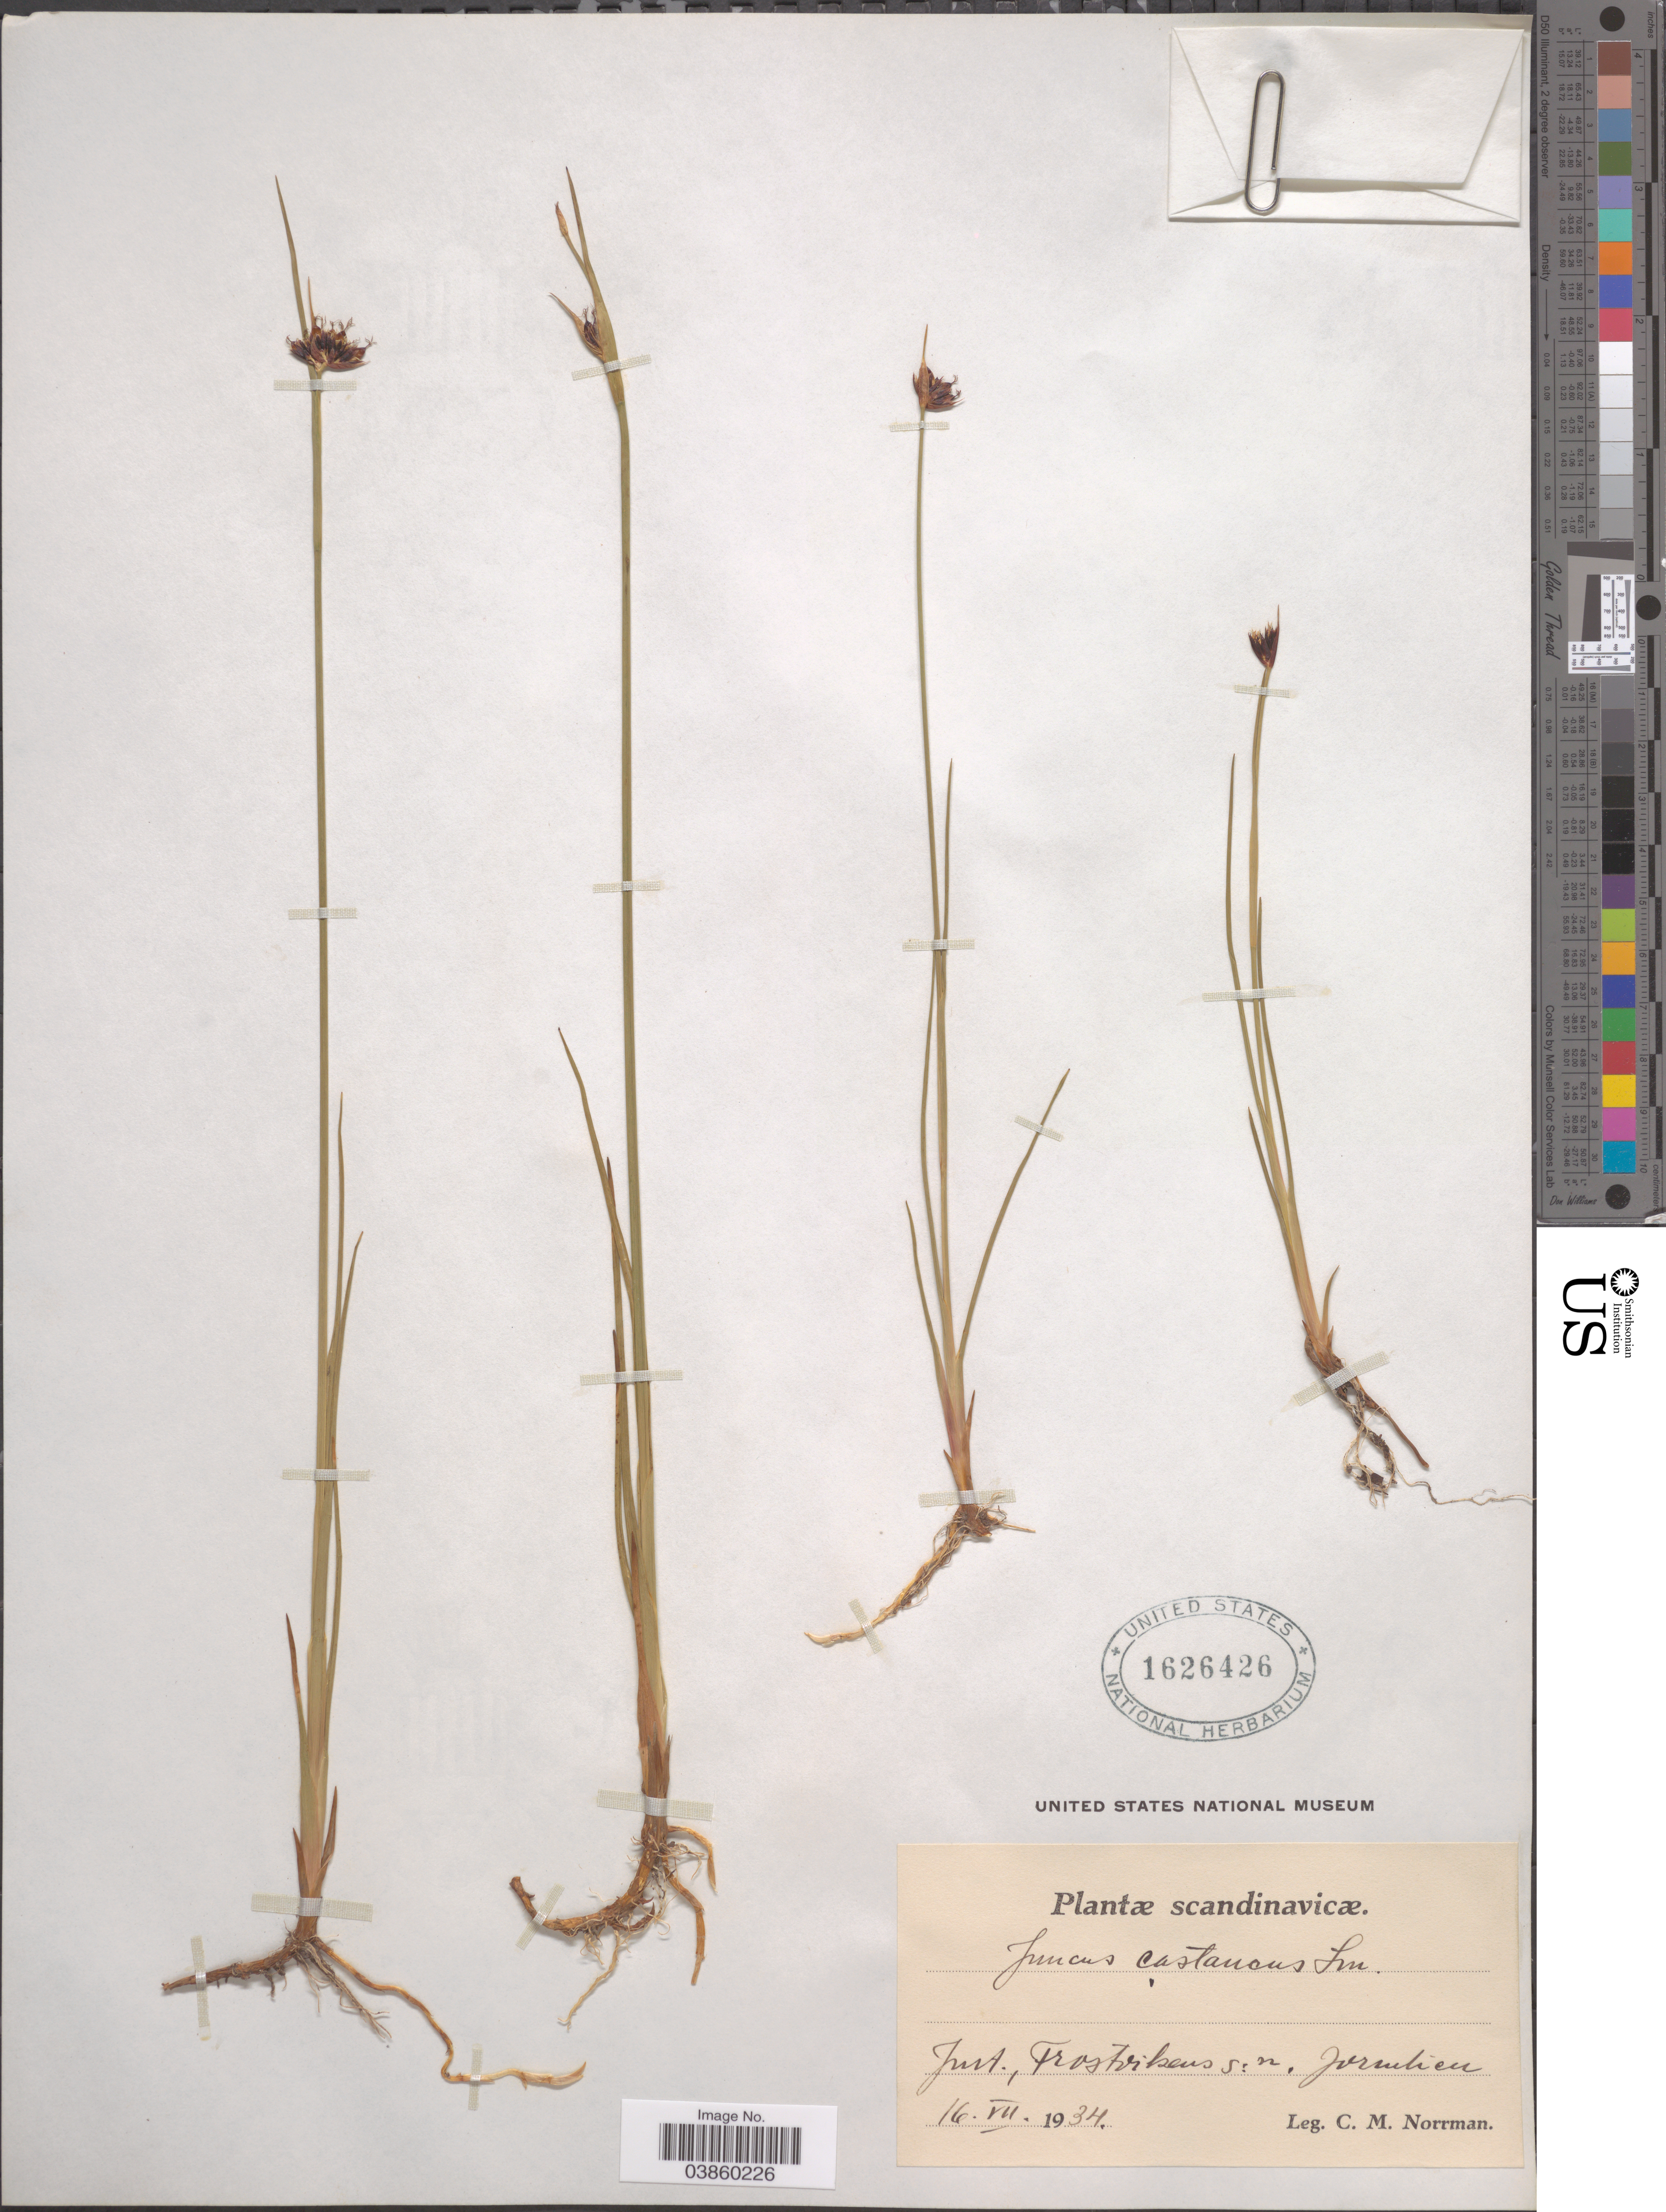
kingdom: Plantae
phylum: Tracheophyta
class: Liliopsida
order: Poales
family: Juncaceae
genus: Juncus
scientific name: Juncus castaneus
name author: Sm.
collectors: C. Norrman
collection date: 1934-07-16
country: Sweden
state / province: Jämtland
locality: Scandinavicae. Jmt., Frostvikens s:n, Jormlien.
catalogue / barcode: US 1626426